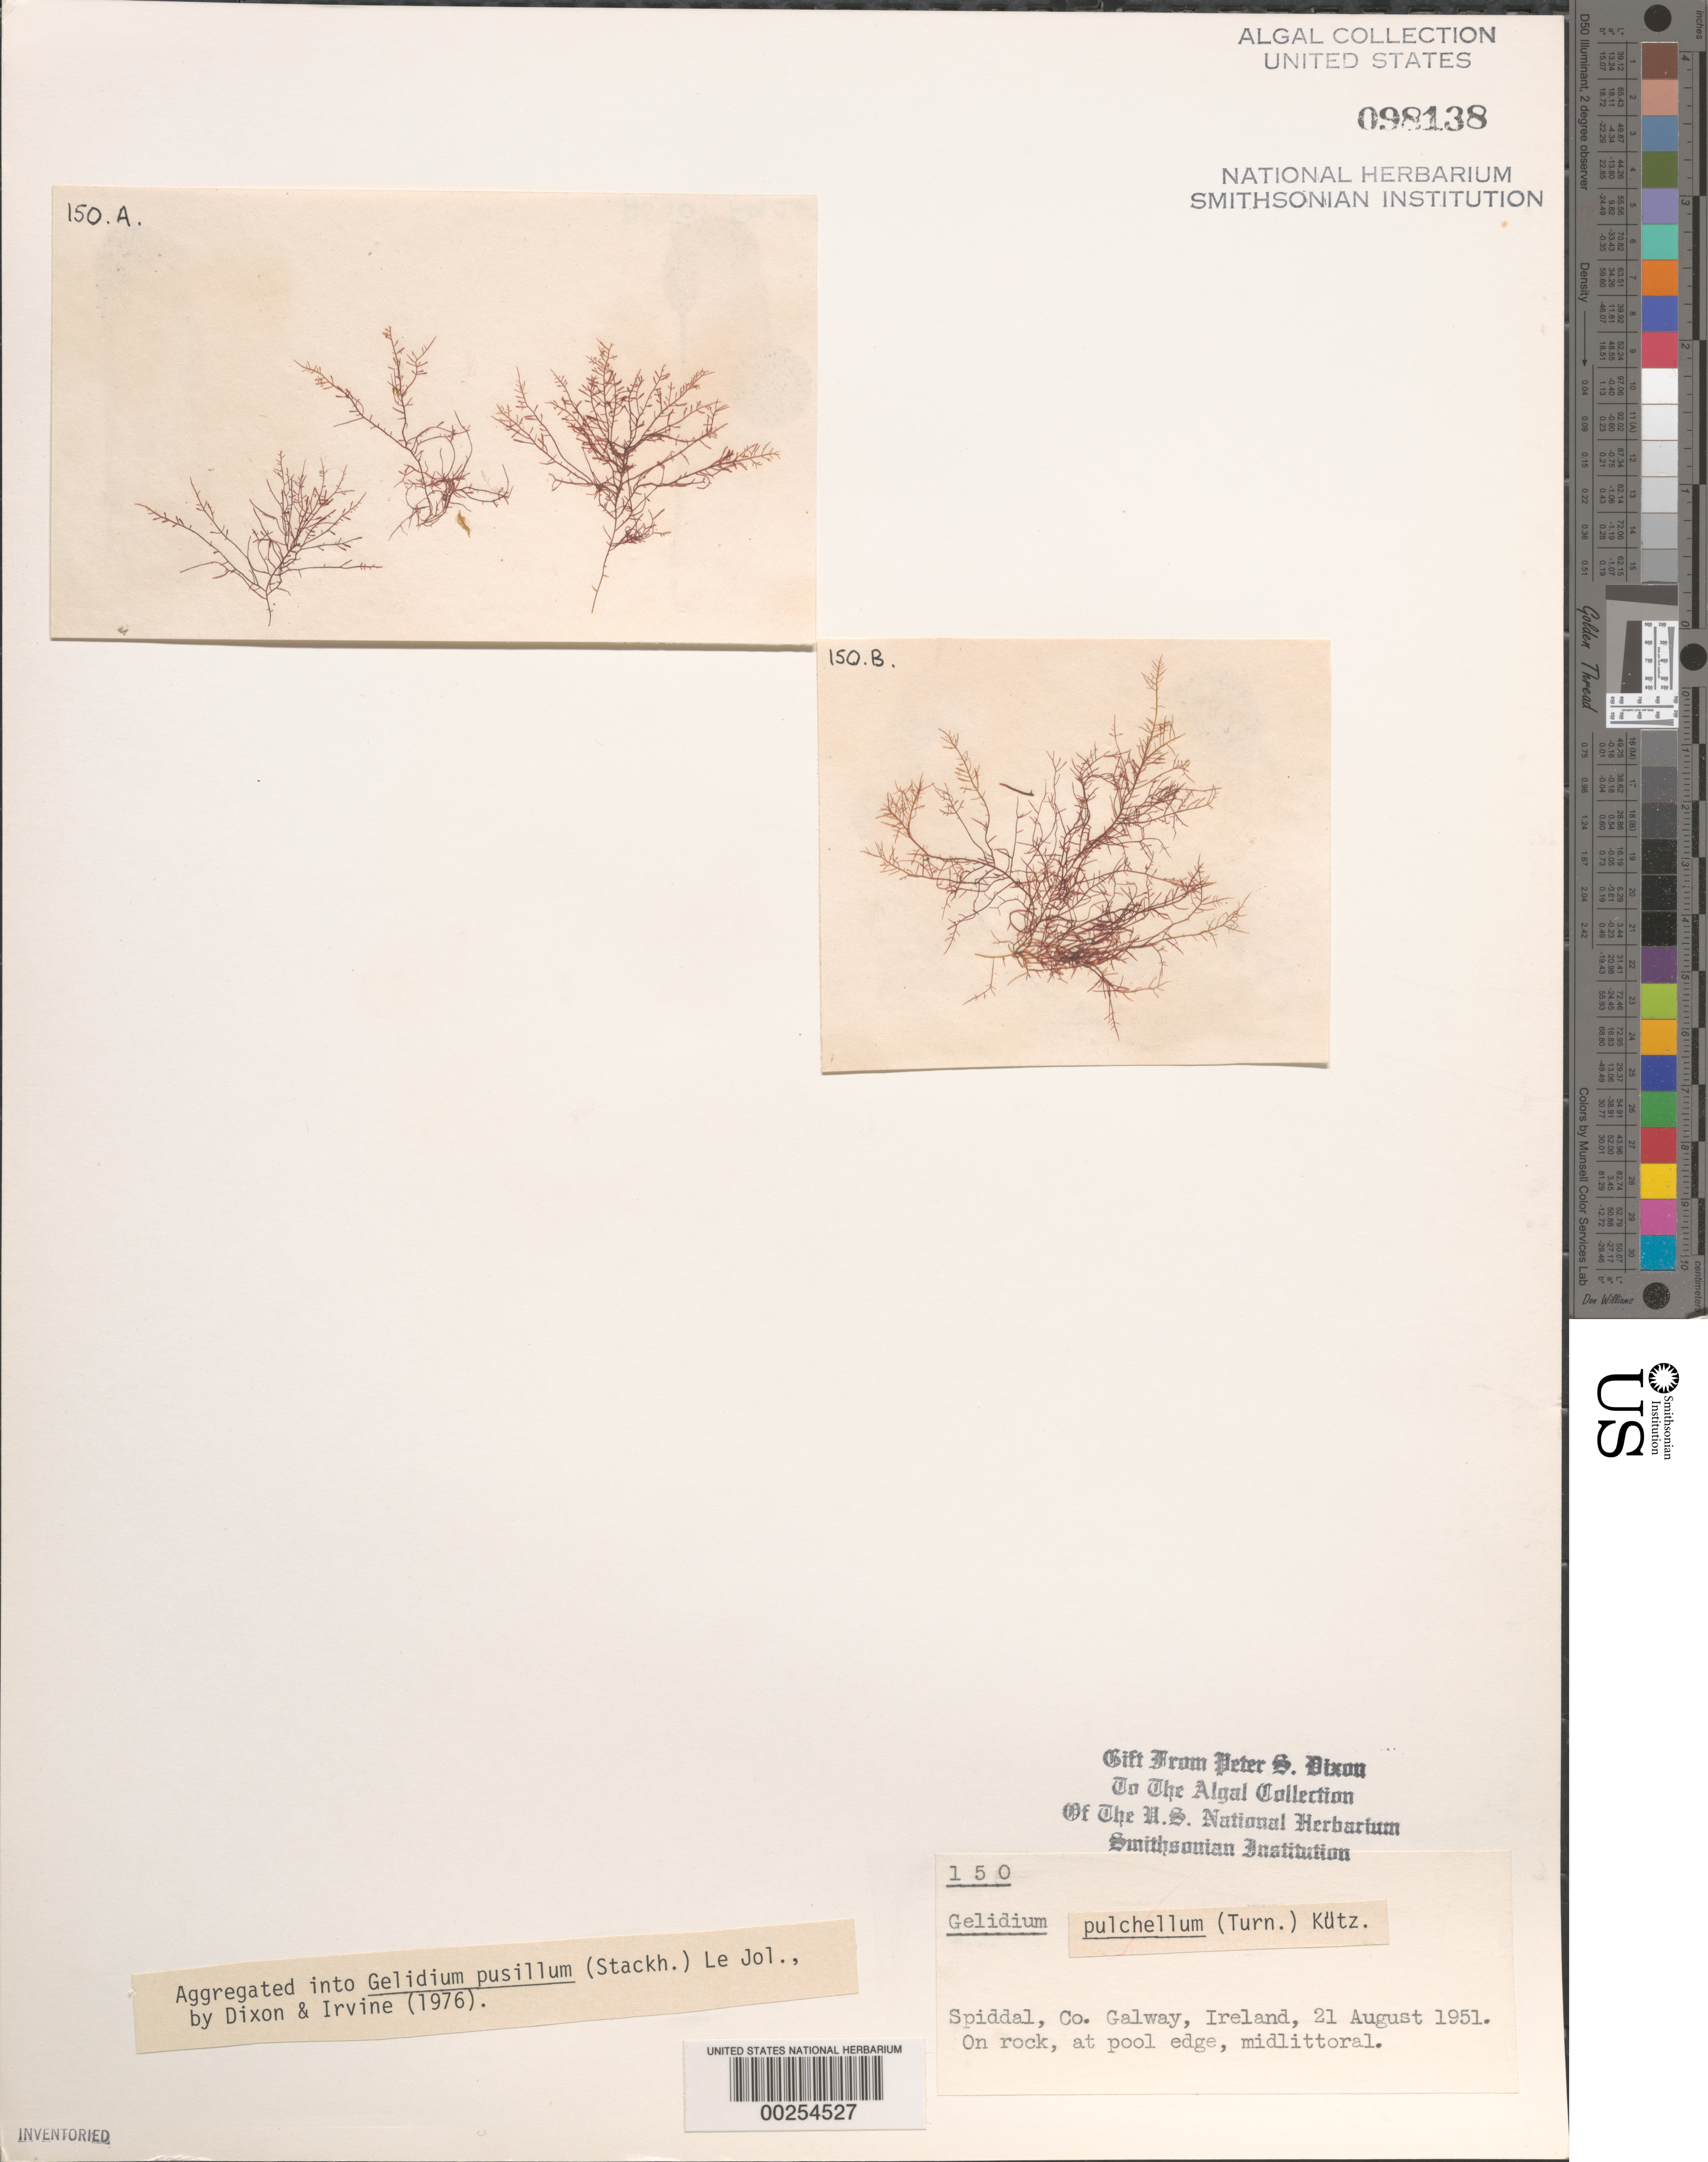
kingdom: Plantae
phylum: Rhodophyta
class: Florideophyceae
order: Gelidiales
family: Gelidiaceae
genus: Gelidium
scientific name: Gelidium pusillum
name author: (Stackh.) Le Jol.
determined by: Dixon, P. S.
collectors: P. S. Dixon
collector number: PSD 150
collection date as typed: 21 Aug 1951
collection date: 1951-08-21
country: Ireland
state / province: Connaught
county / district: Galway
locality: Spiddal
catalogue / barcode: US 98138